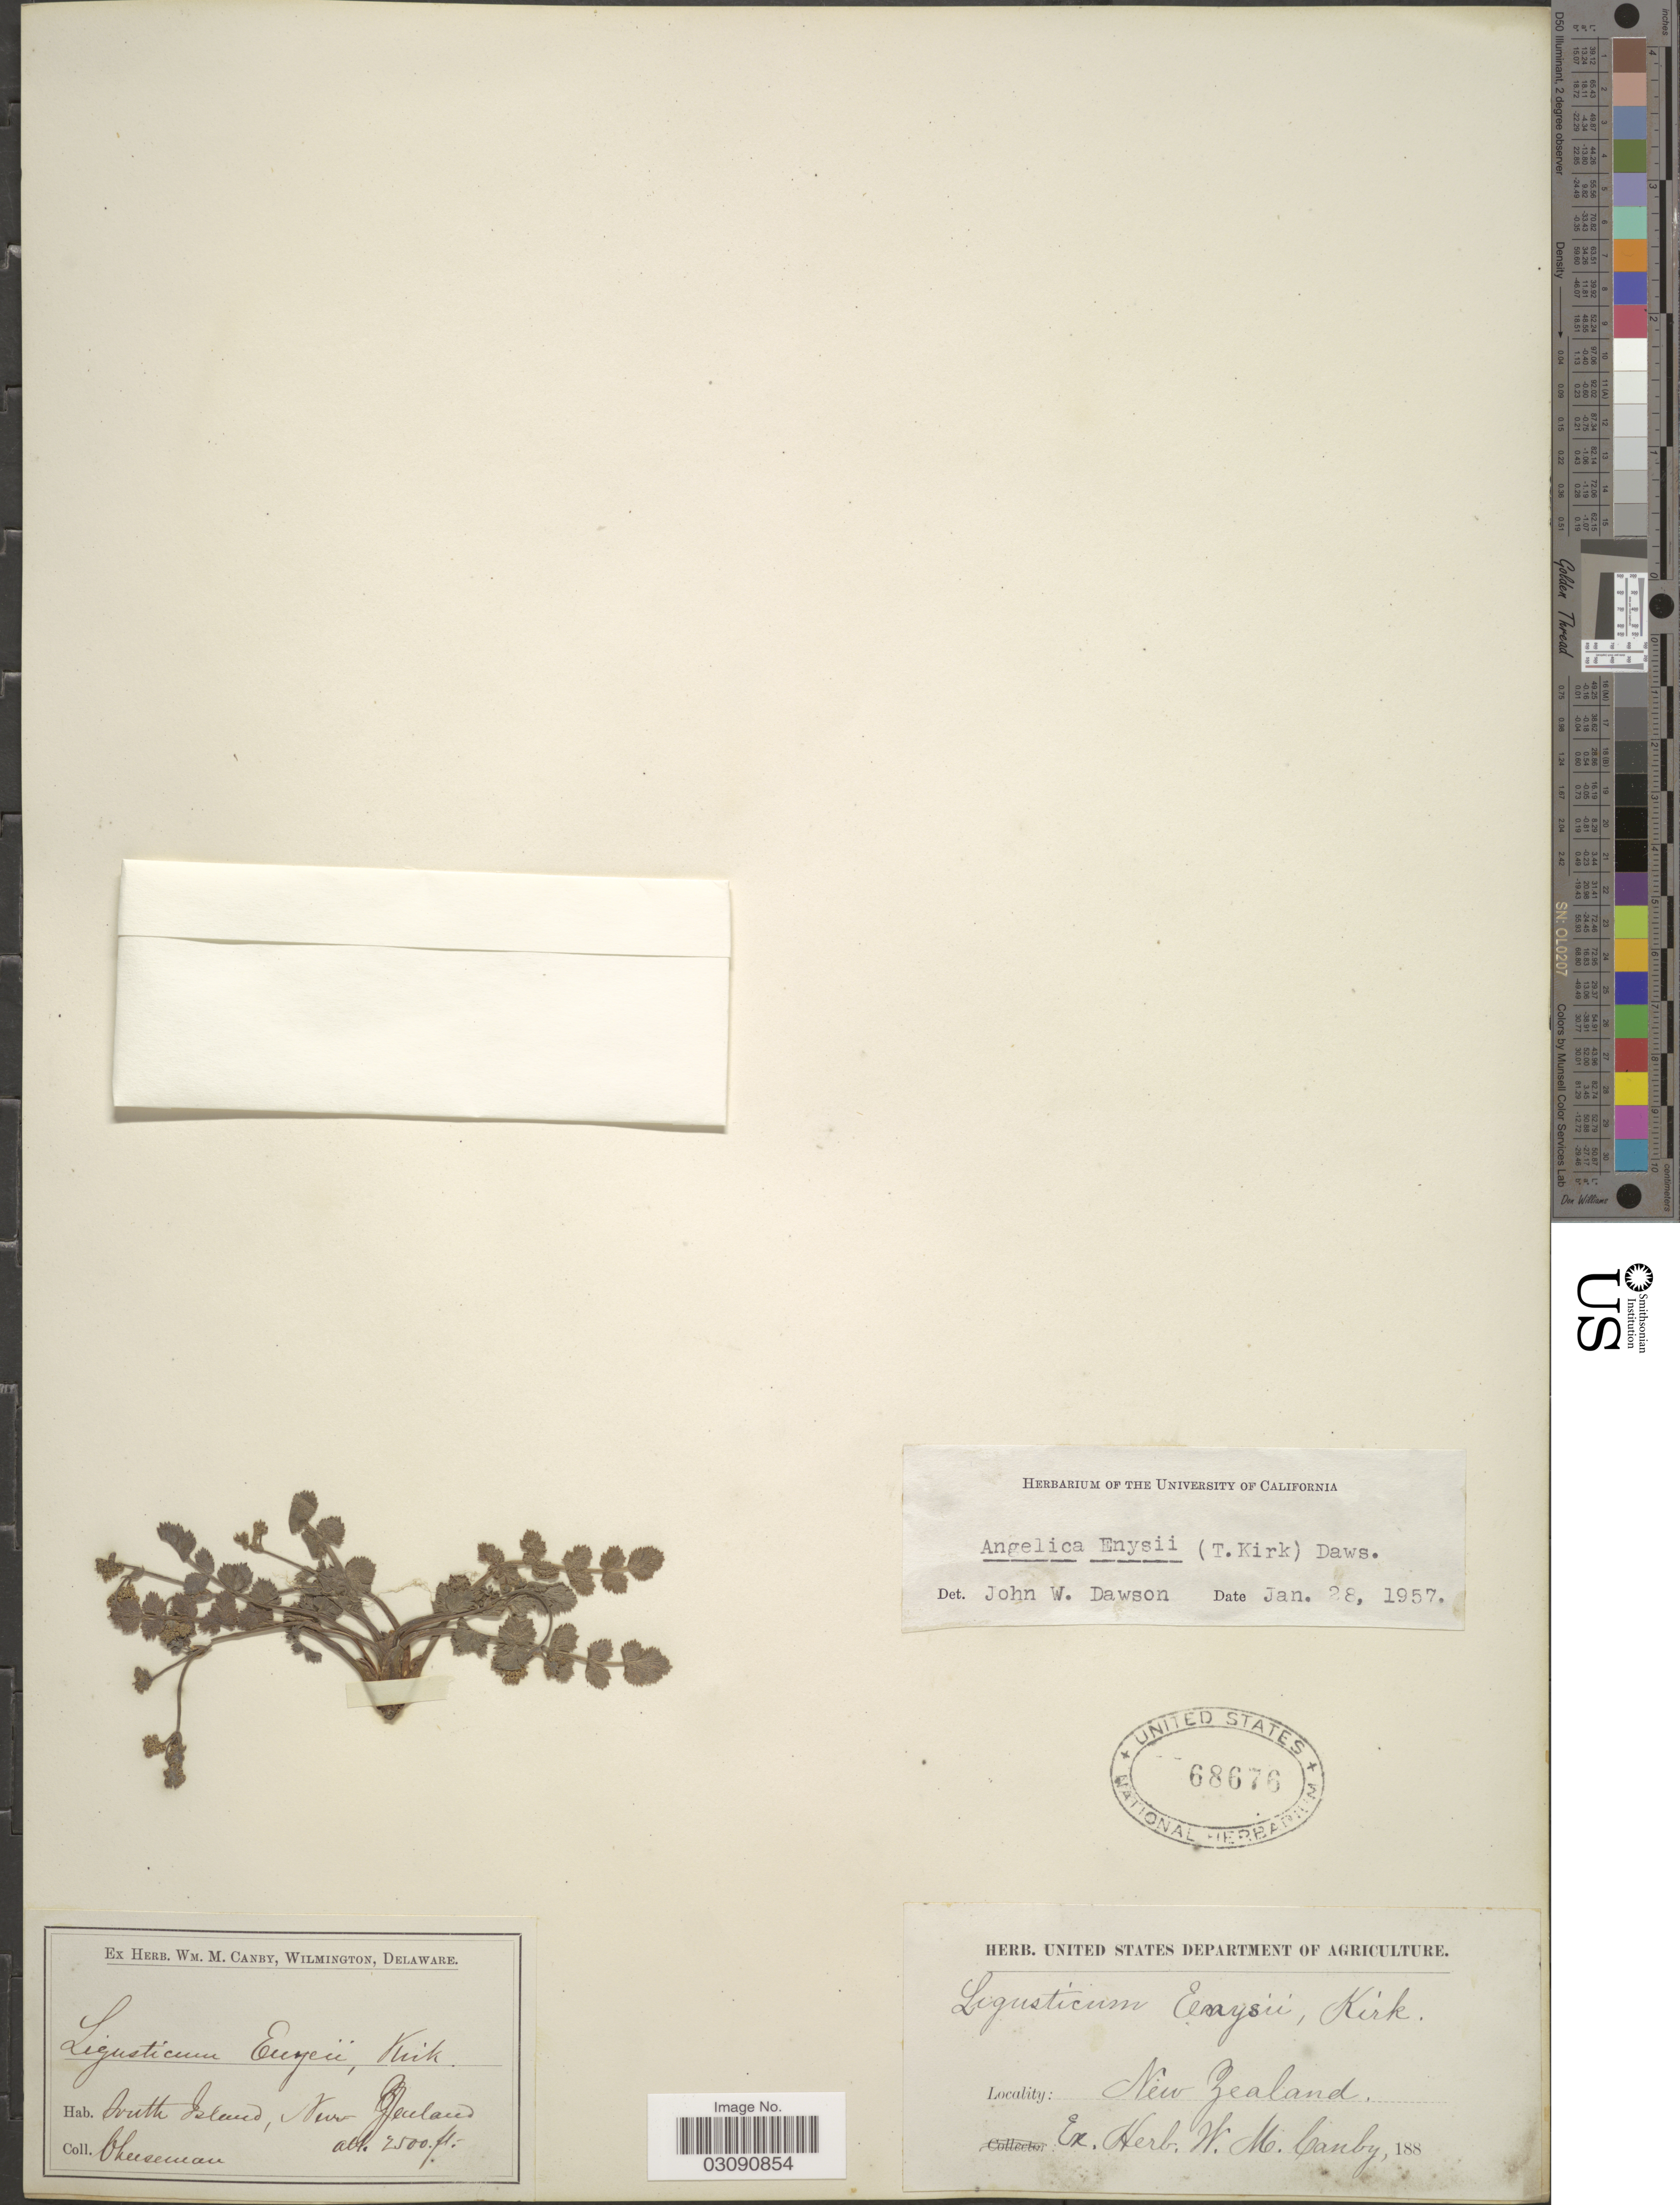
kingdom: Plantae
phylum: Tracheophyta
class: Magnoliopsida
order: Apiales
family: Apiaceae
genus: Gingidia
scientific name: Gingidia enysii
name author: (Kirk) J.W. Dawson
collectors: Cheeseman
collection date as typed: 188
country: New Zealand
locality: South Island.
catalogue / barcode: US 68676